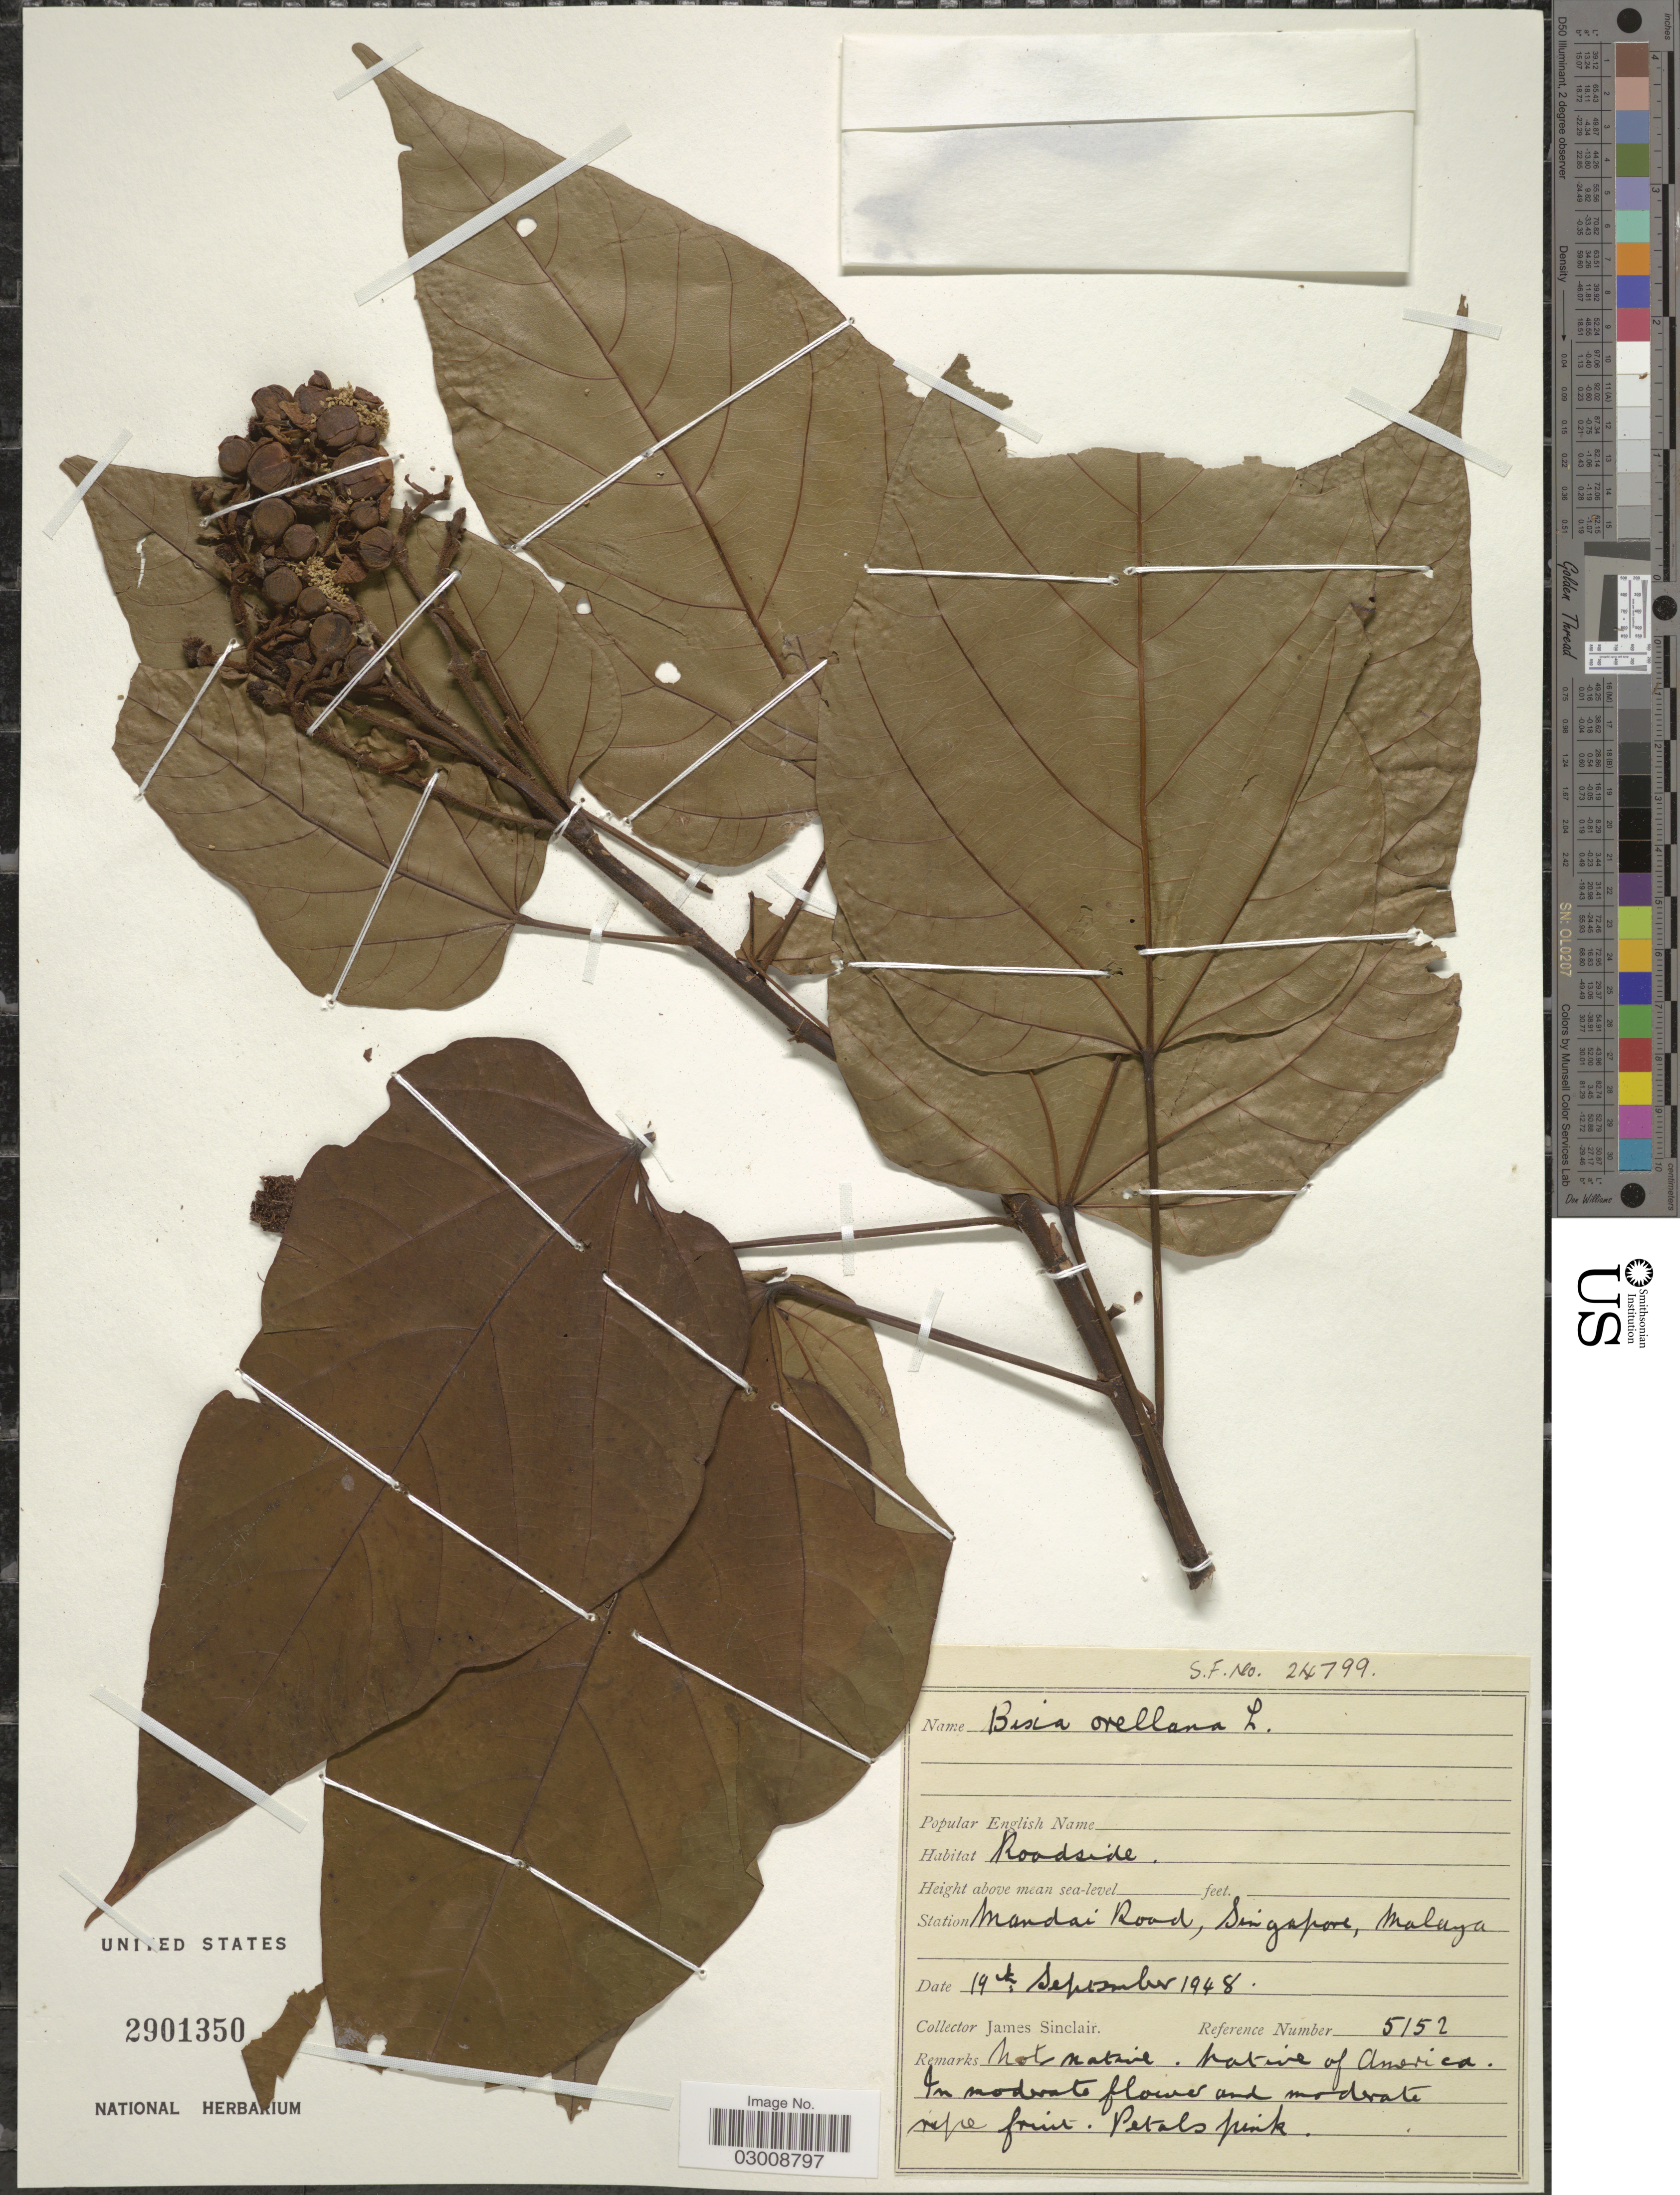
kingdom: Plantae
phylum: Tracheophyta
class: Magnoliopsida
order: Malvales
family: Bixaceae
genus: Bixa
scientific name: Bixa orellana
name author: L.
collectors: J. Sinclair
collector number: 5152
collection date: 1948-09-14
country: Singapore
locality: Station Mandai Road, Singapore, Malaya.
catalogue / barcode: US 2901350